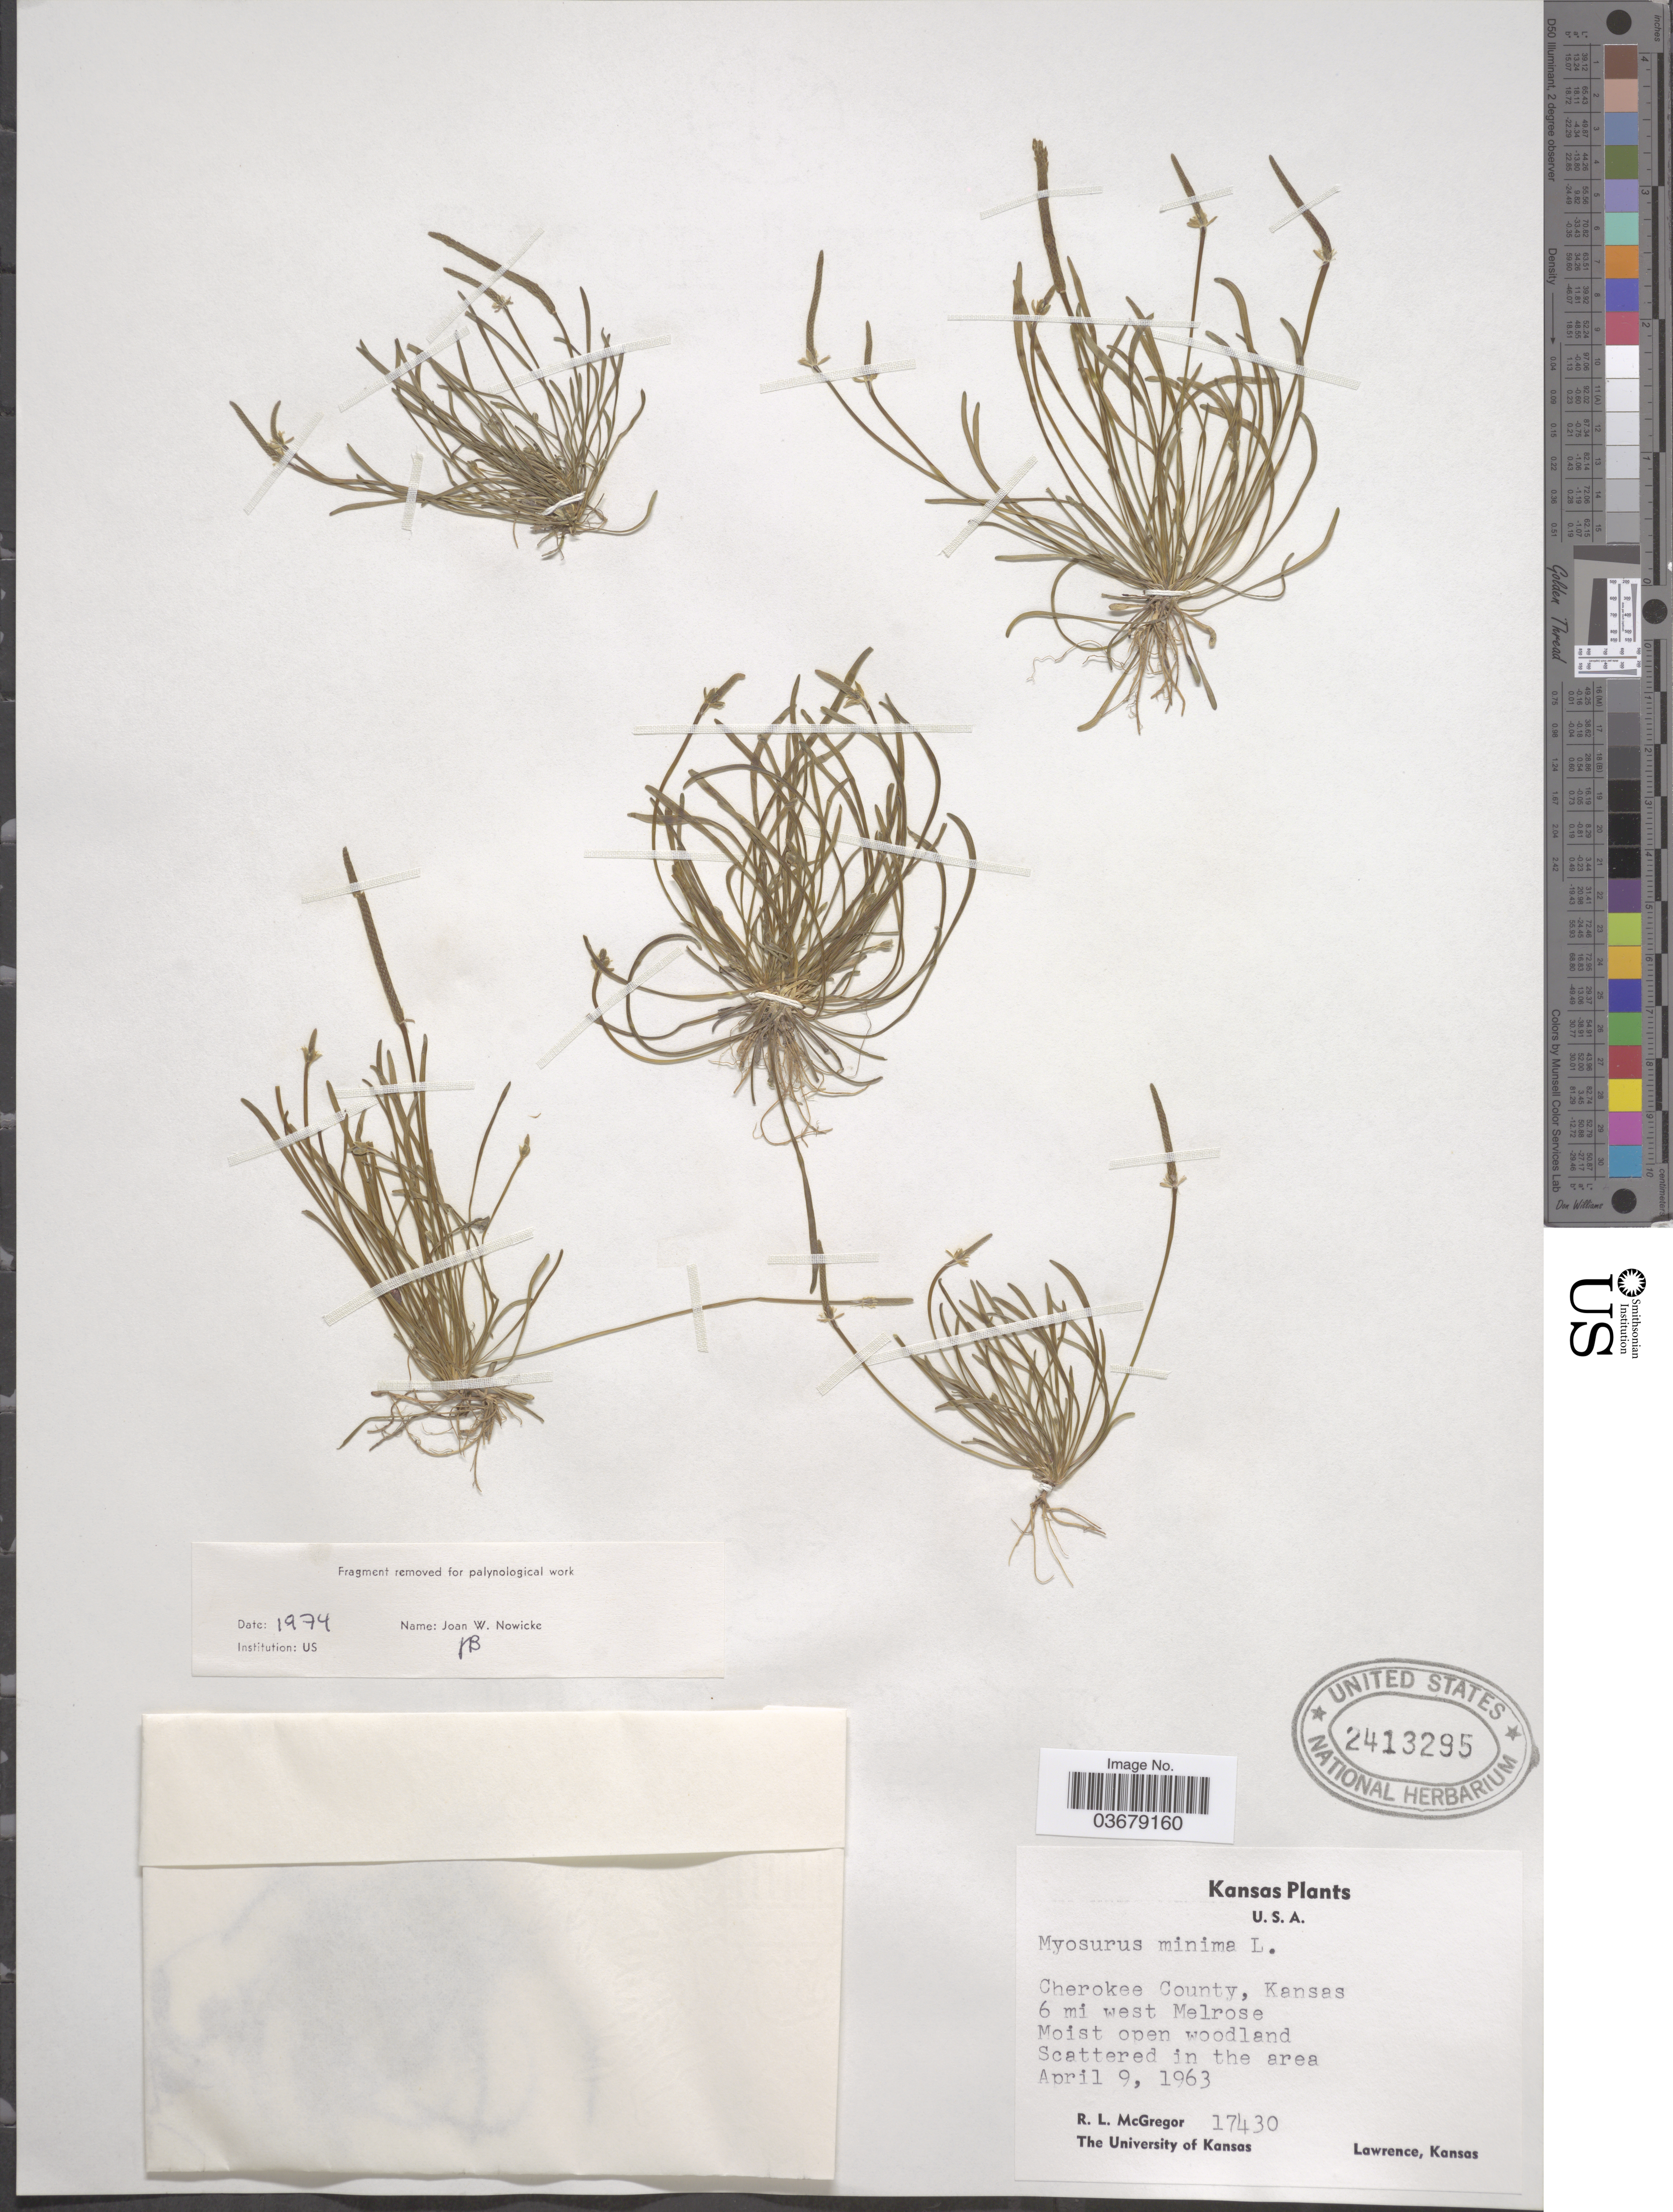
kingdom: Plantae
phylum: Tracheophyta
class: Magnoliopsida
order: Ranunculales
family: Ranunculaceae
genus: Myosurus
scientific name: Myosurus minimus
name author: L.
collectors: R. McGregor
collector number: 17430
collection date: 1963-04-09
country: United States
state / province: Kansas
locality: Cherokee County. 6 mi west of Melrose.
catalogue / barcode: US 2413295